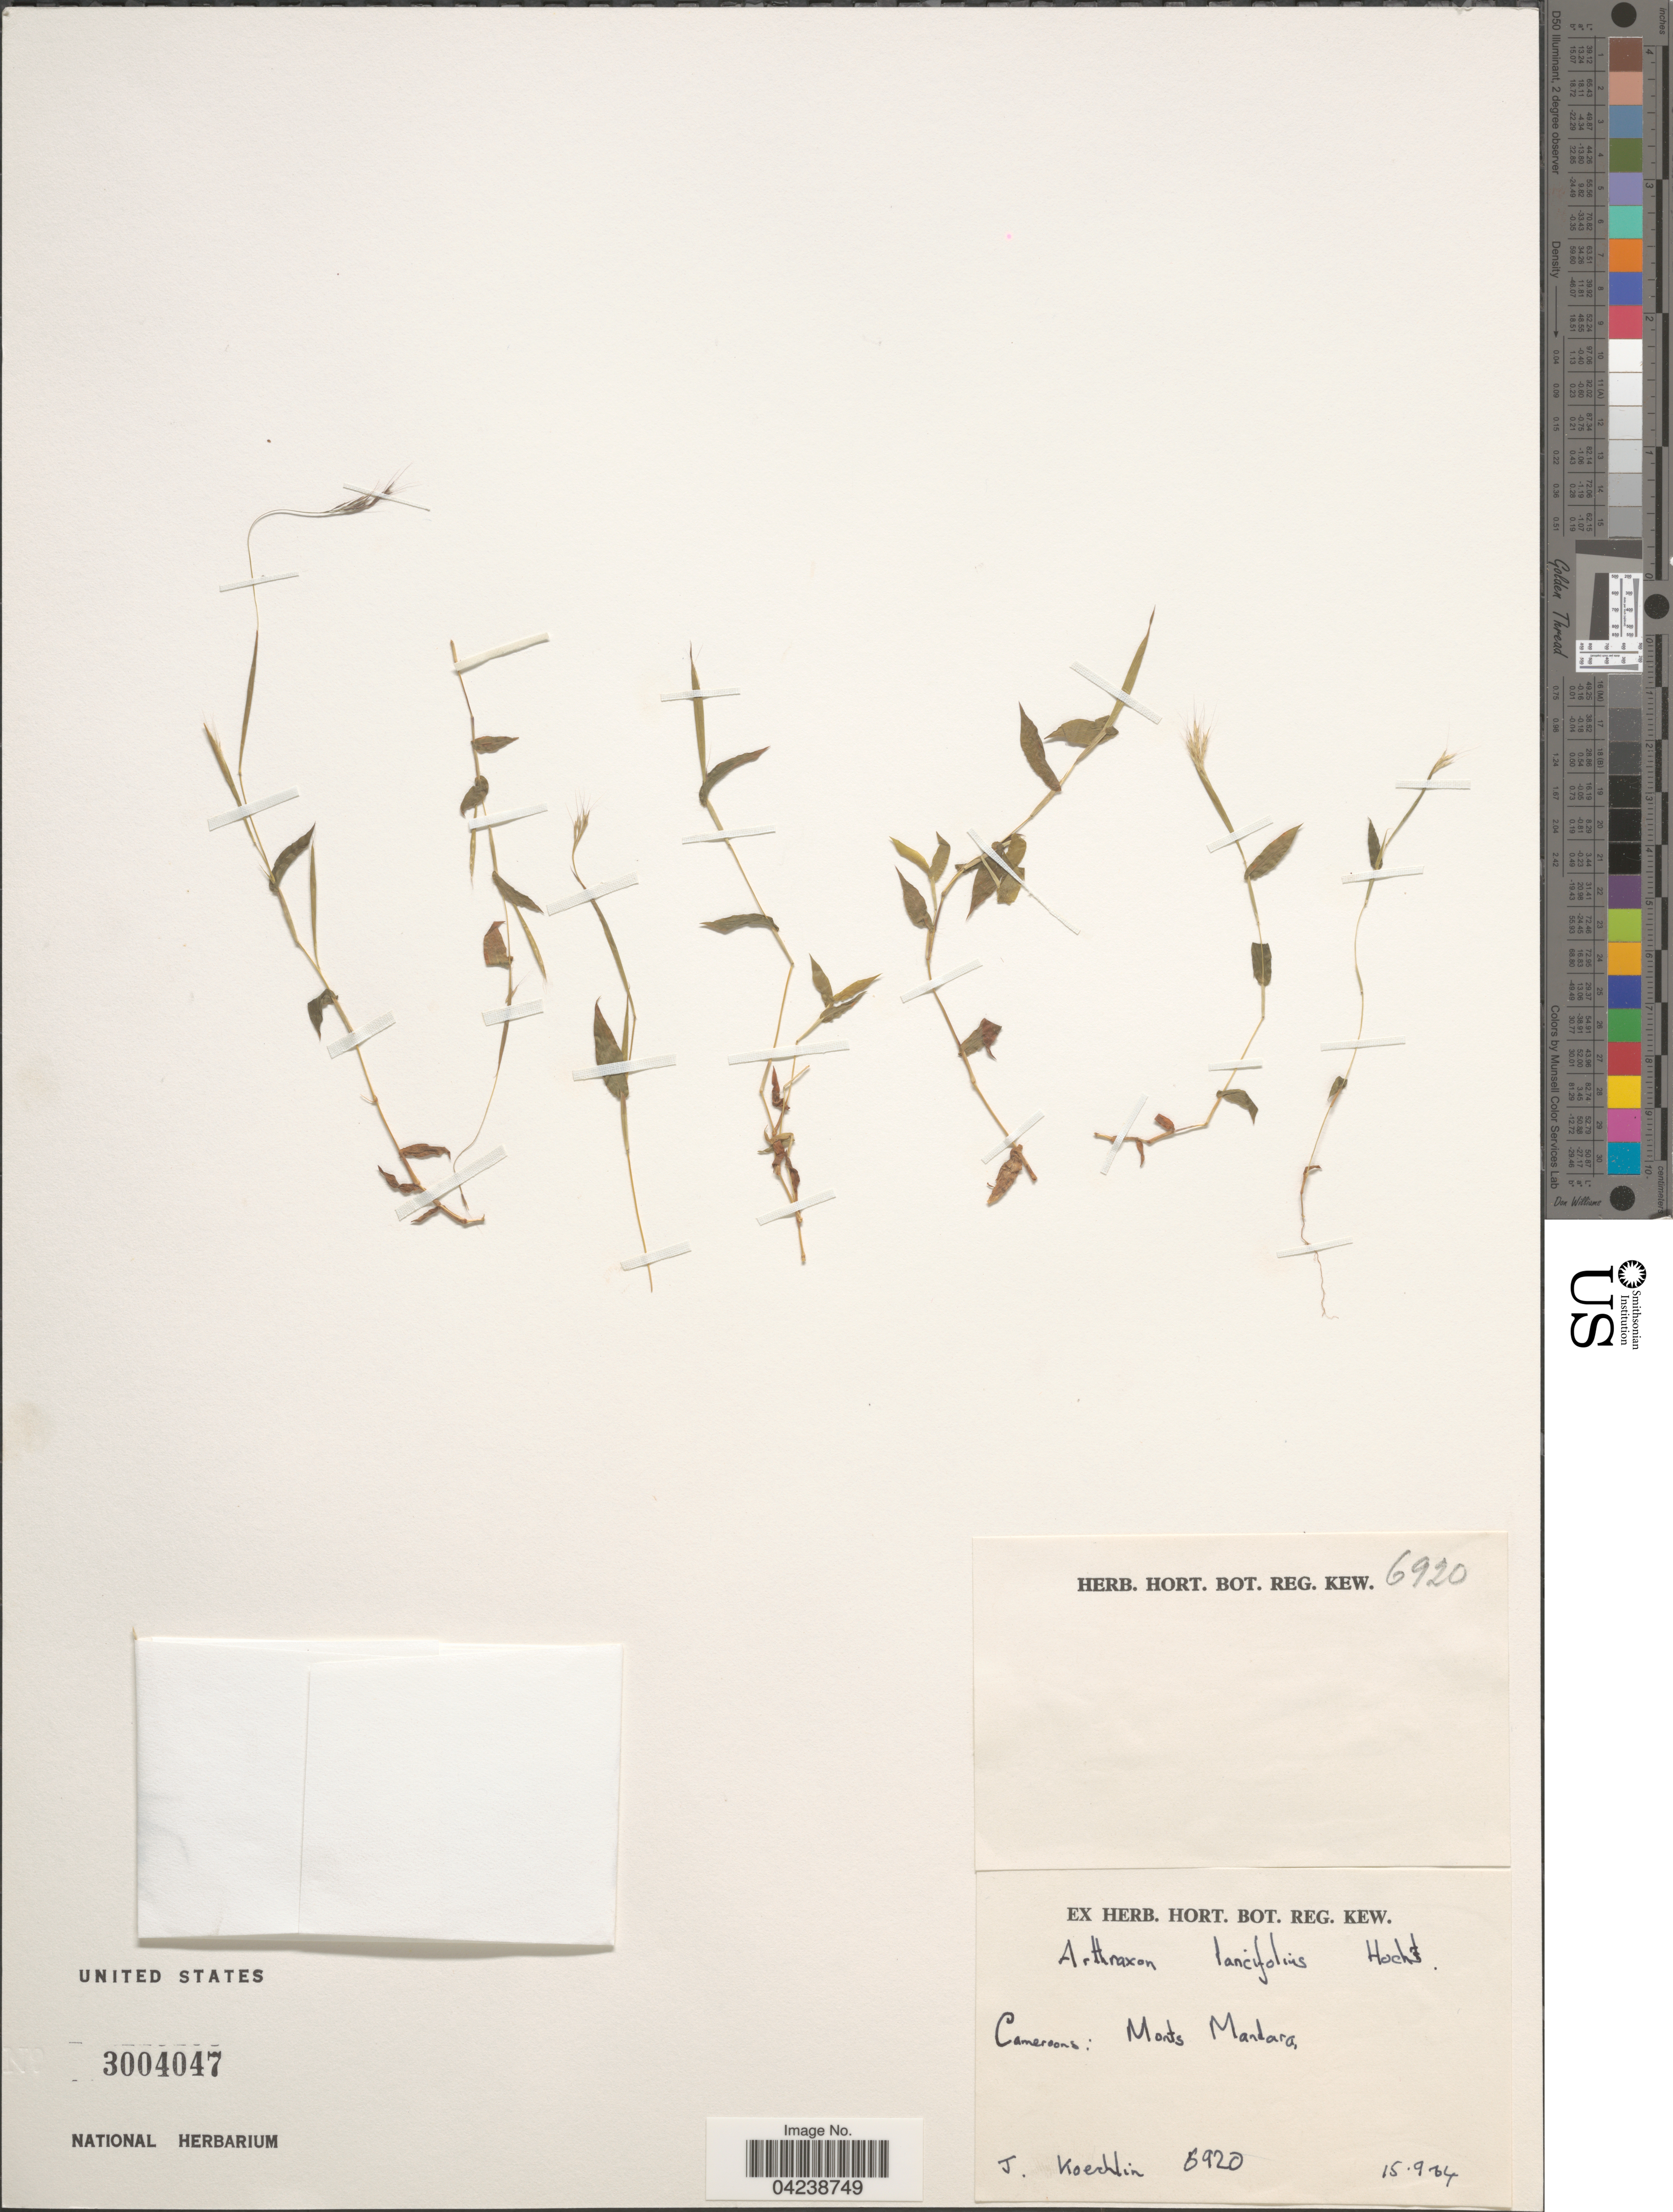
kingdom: Plantae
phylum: Tracheophyta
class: Liliopsida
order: Poales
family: Poaceae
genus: Arthraxon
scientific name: Arthraxon lancifolius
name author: (Trin.) Hochst.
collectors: J. Koechlin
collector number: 6920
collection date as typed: Transcribed d/m/y: 15/9/4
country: Cameroon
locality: Monts Mantara.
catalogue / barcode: US 3004047